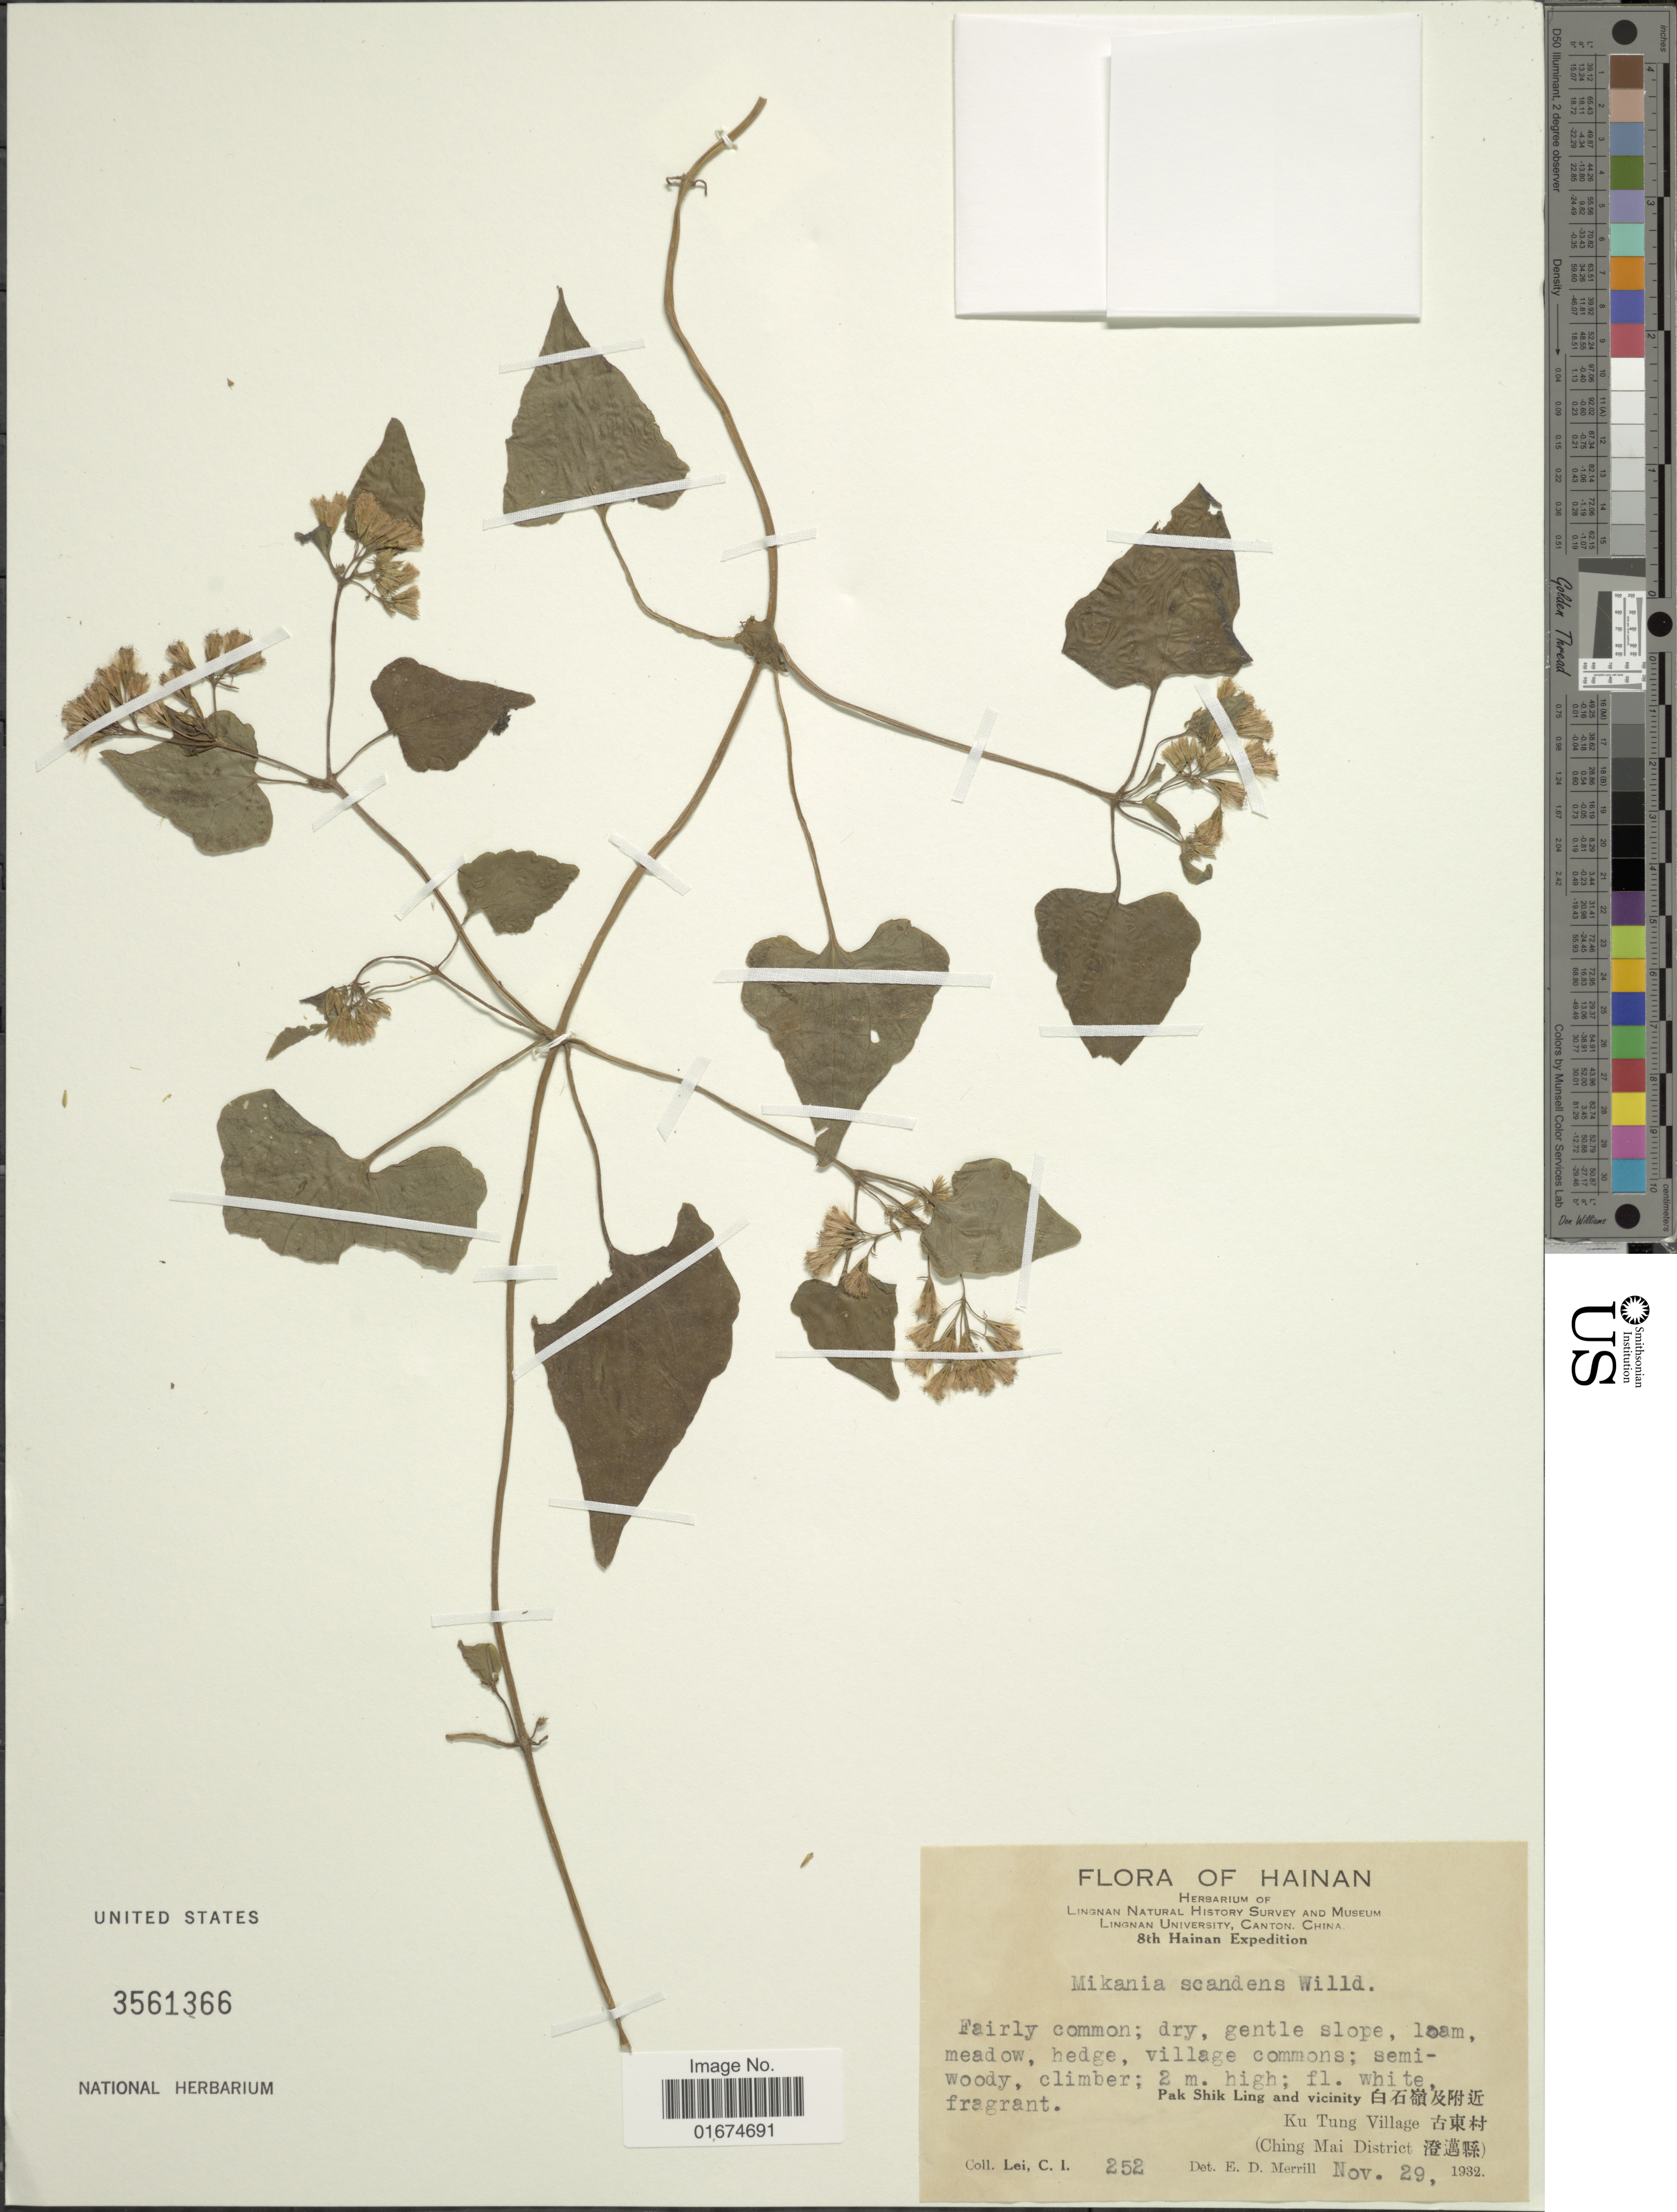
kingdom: Plantae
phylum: Tracheophyta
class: Magnoliopsida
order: Asterales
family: Asteraceae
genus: Mikania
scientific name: Mikania micrantha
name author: Kunth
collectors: C. I. Lei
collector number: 252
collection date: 1932-11-29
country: China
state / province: Hainan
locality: Pak Shik Ling and vicinity X, Ku Tung Village X, (Ching Mai District X)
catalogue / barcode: US 3561366